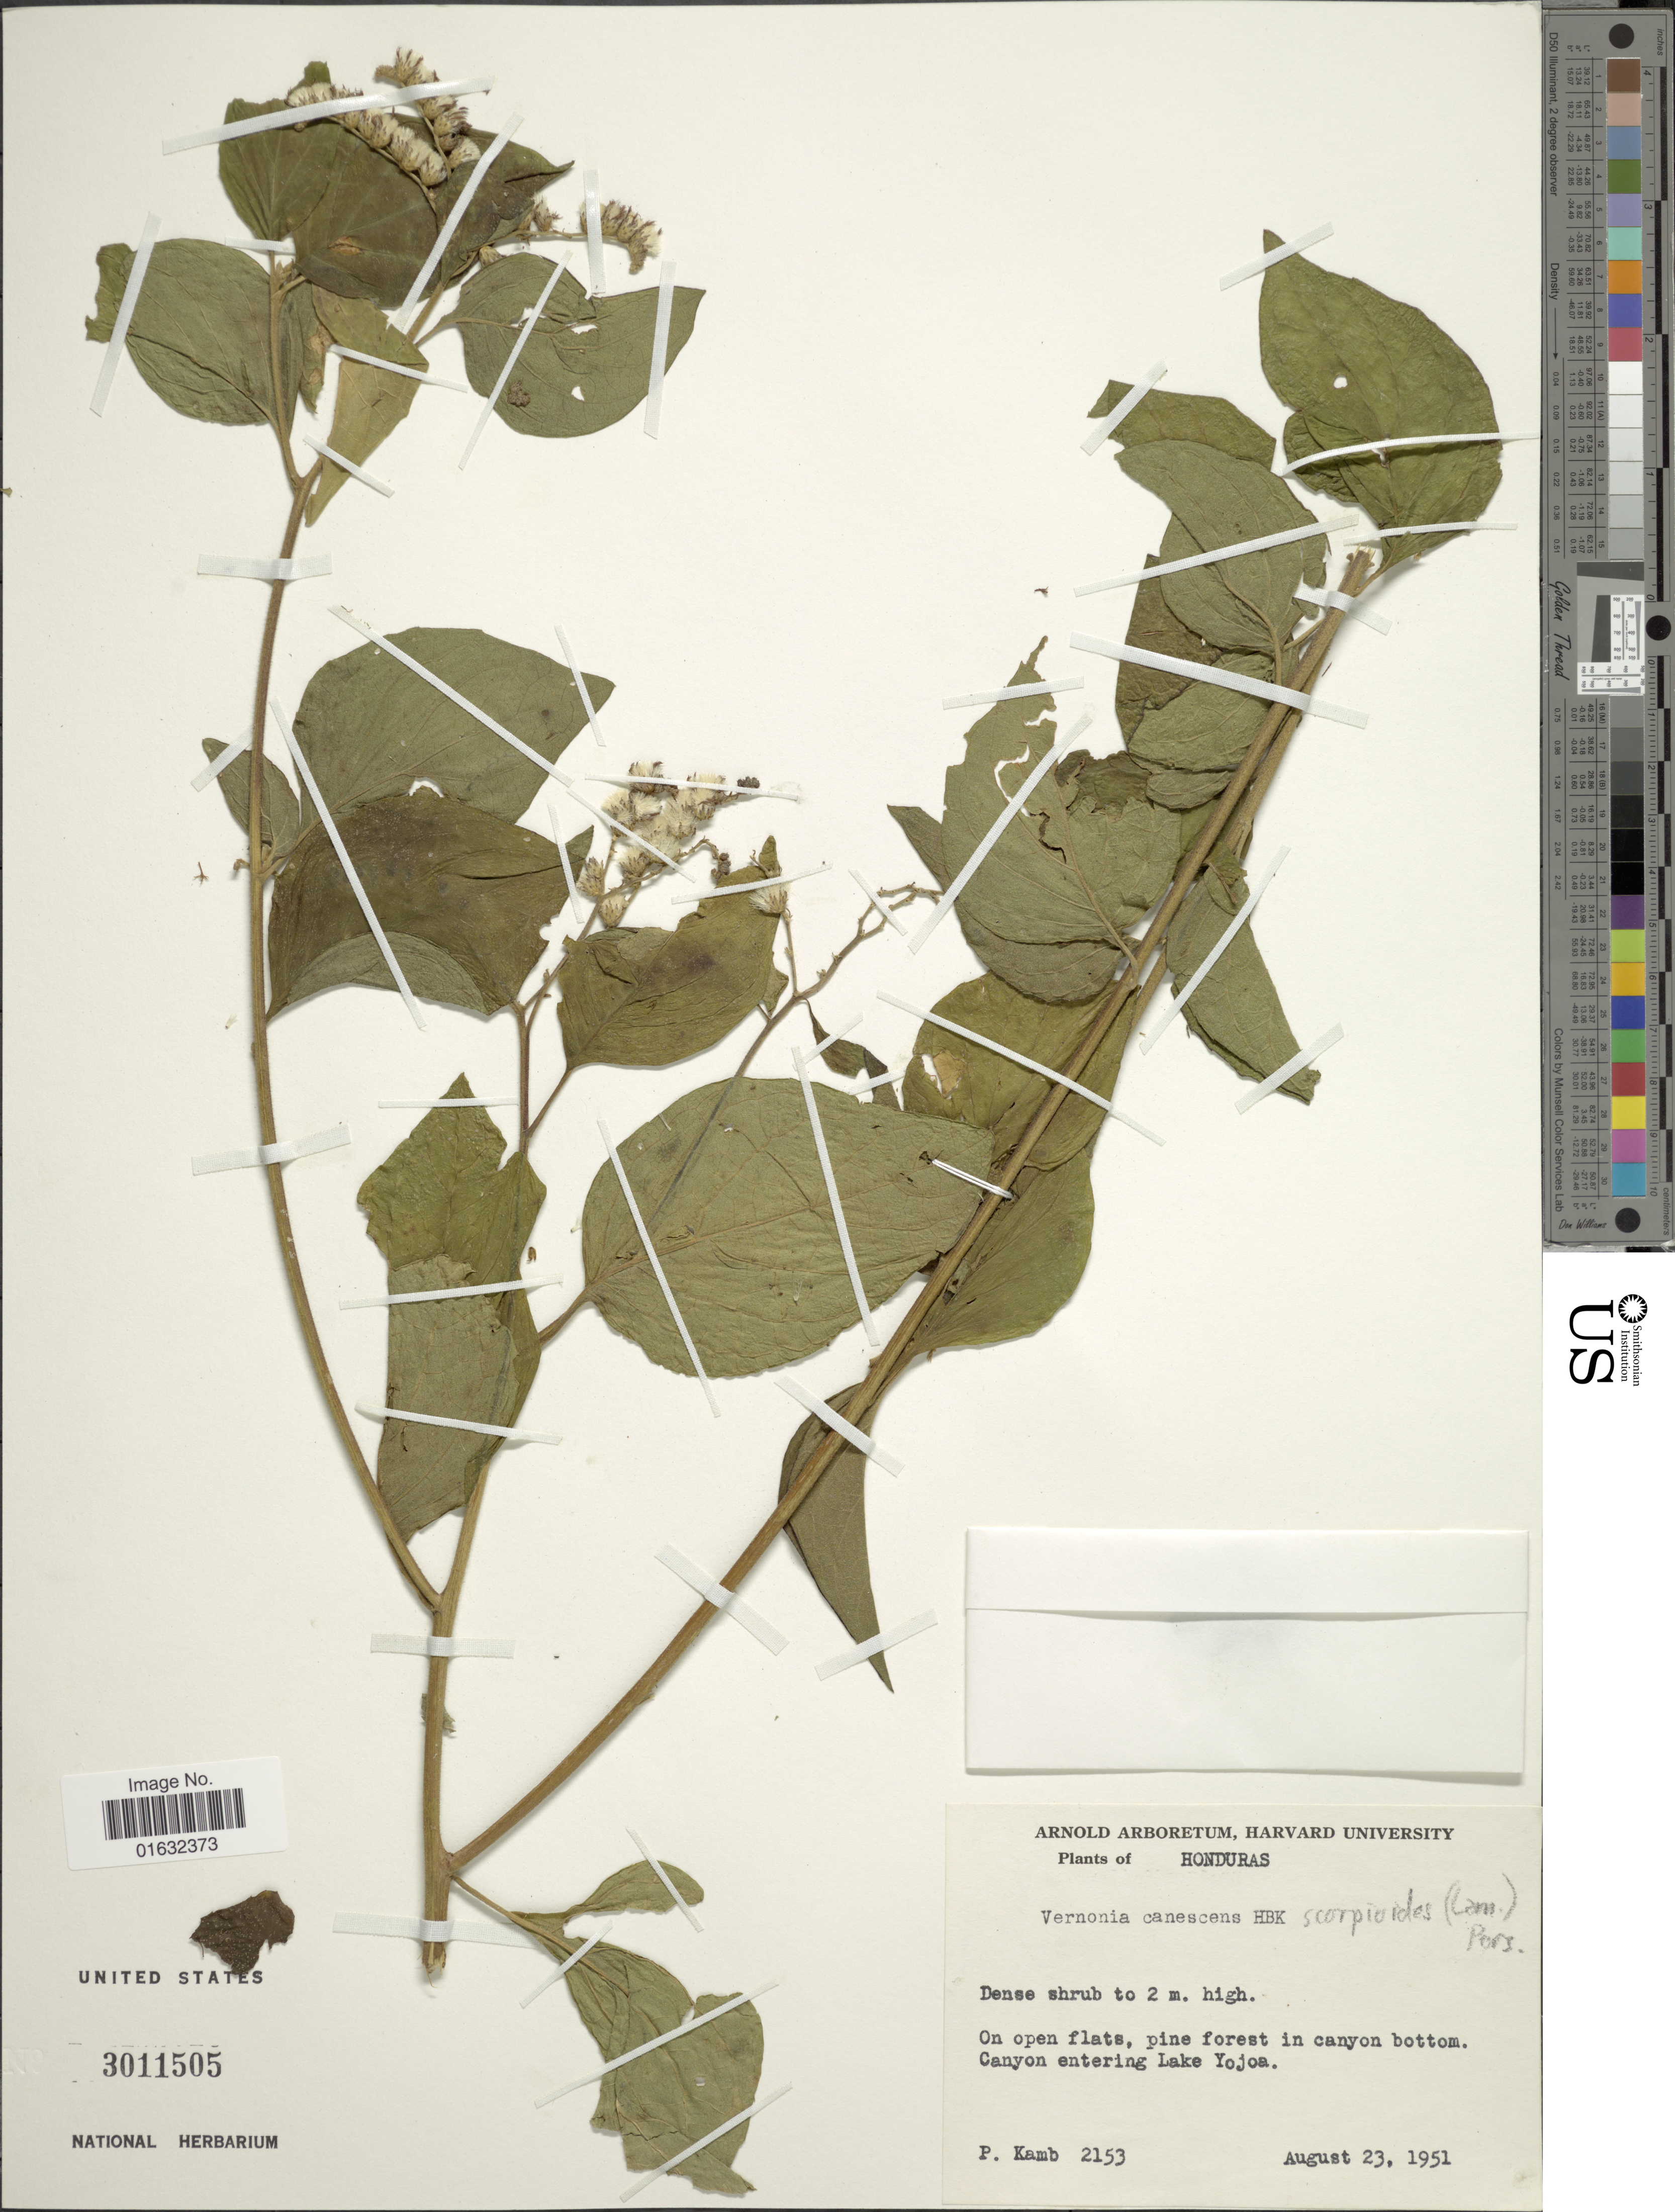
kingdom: Plantae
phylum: Tracheophyta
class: Magnoliopsida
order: Asterales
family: Asteraceae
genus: Cyrtocymura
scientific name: Cyrtocymura scorpioides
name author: (Lam.) H. Rob.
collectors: P. Kamb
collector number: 2153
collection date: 1951-08-23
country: Honduras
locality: On open flats, pine forest in canyon bottom, Canyon entering Lake Yojoa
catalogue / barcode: US 3011505